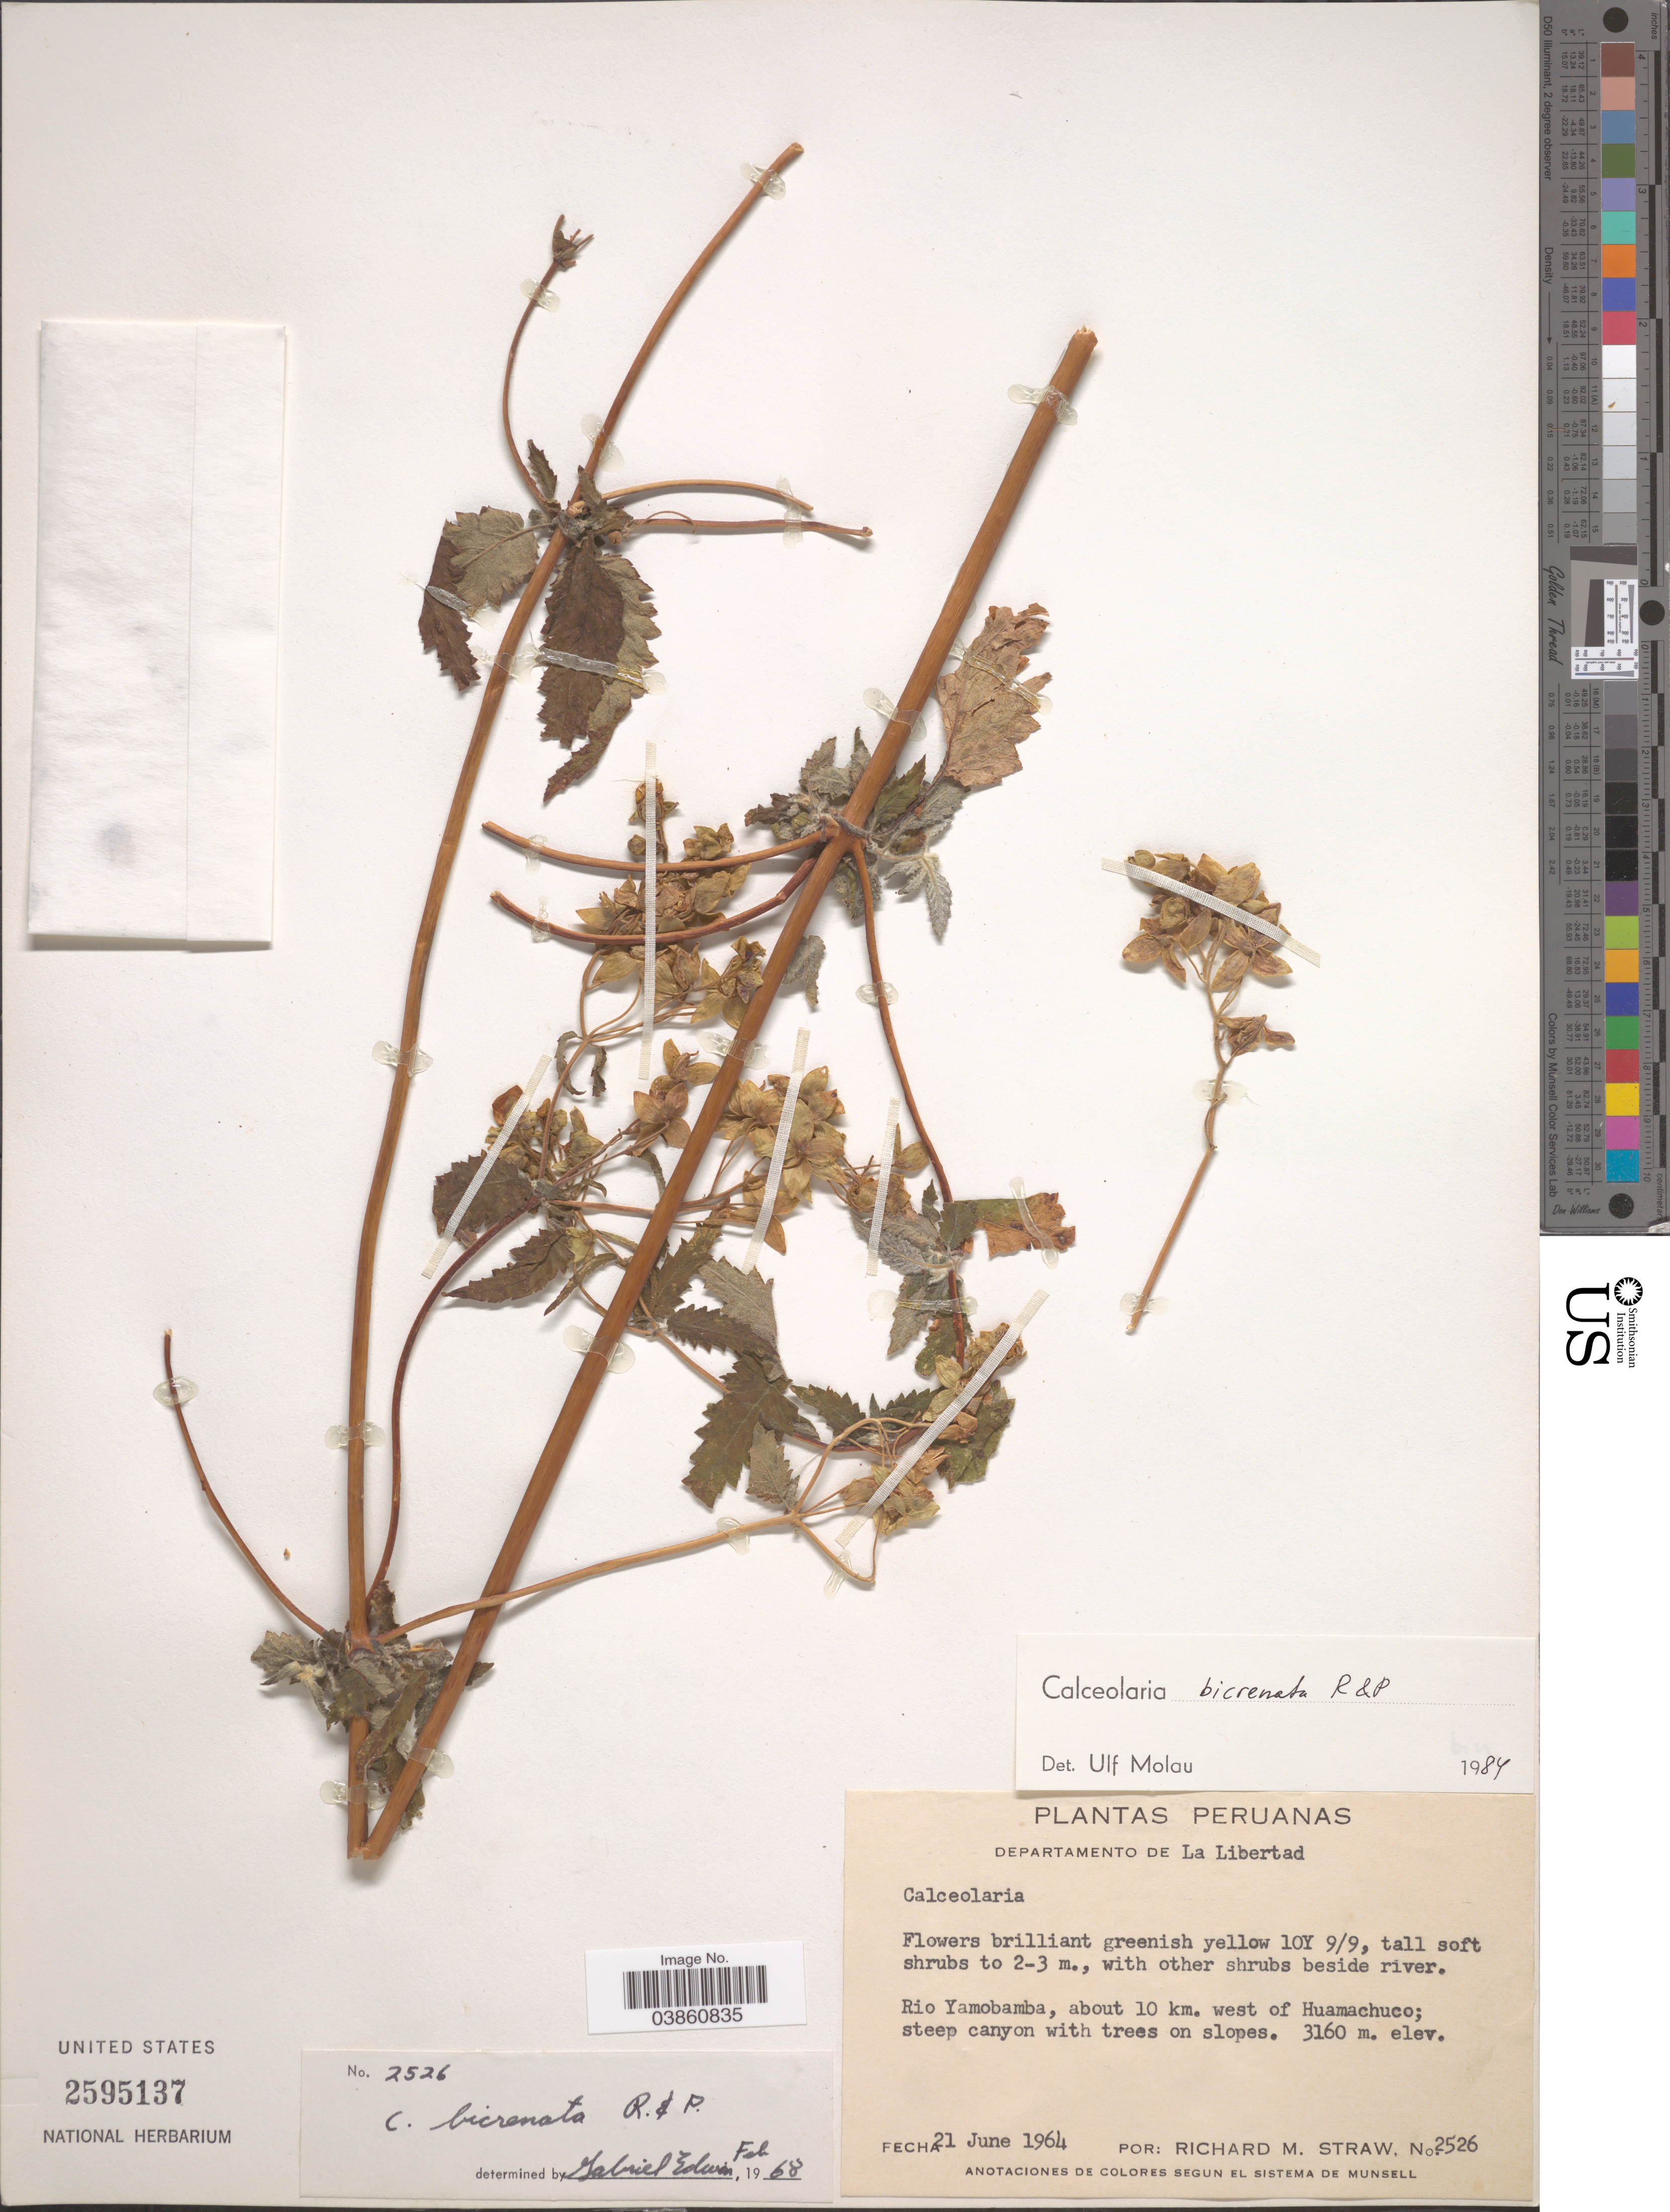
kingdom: Plantae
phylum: Tracheophyta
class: Magnoliopsida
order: Lamiales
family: Calceolariaceae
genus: Calceolaria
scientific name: Calceolaria bicrenata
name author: Ruiz & Pav.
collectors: R. M. Straw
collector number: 2526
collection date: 1964-06-21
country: Peru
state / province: La Libertad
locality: Departamento de La Libertad. Rio Yamobamba, about 10 km. west of Huamachuco.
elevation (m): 3160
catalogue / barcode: US 2595137